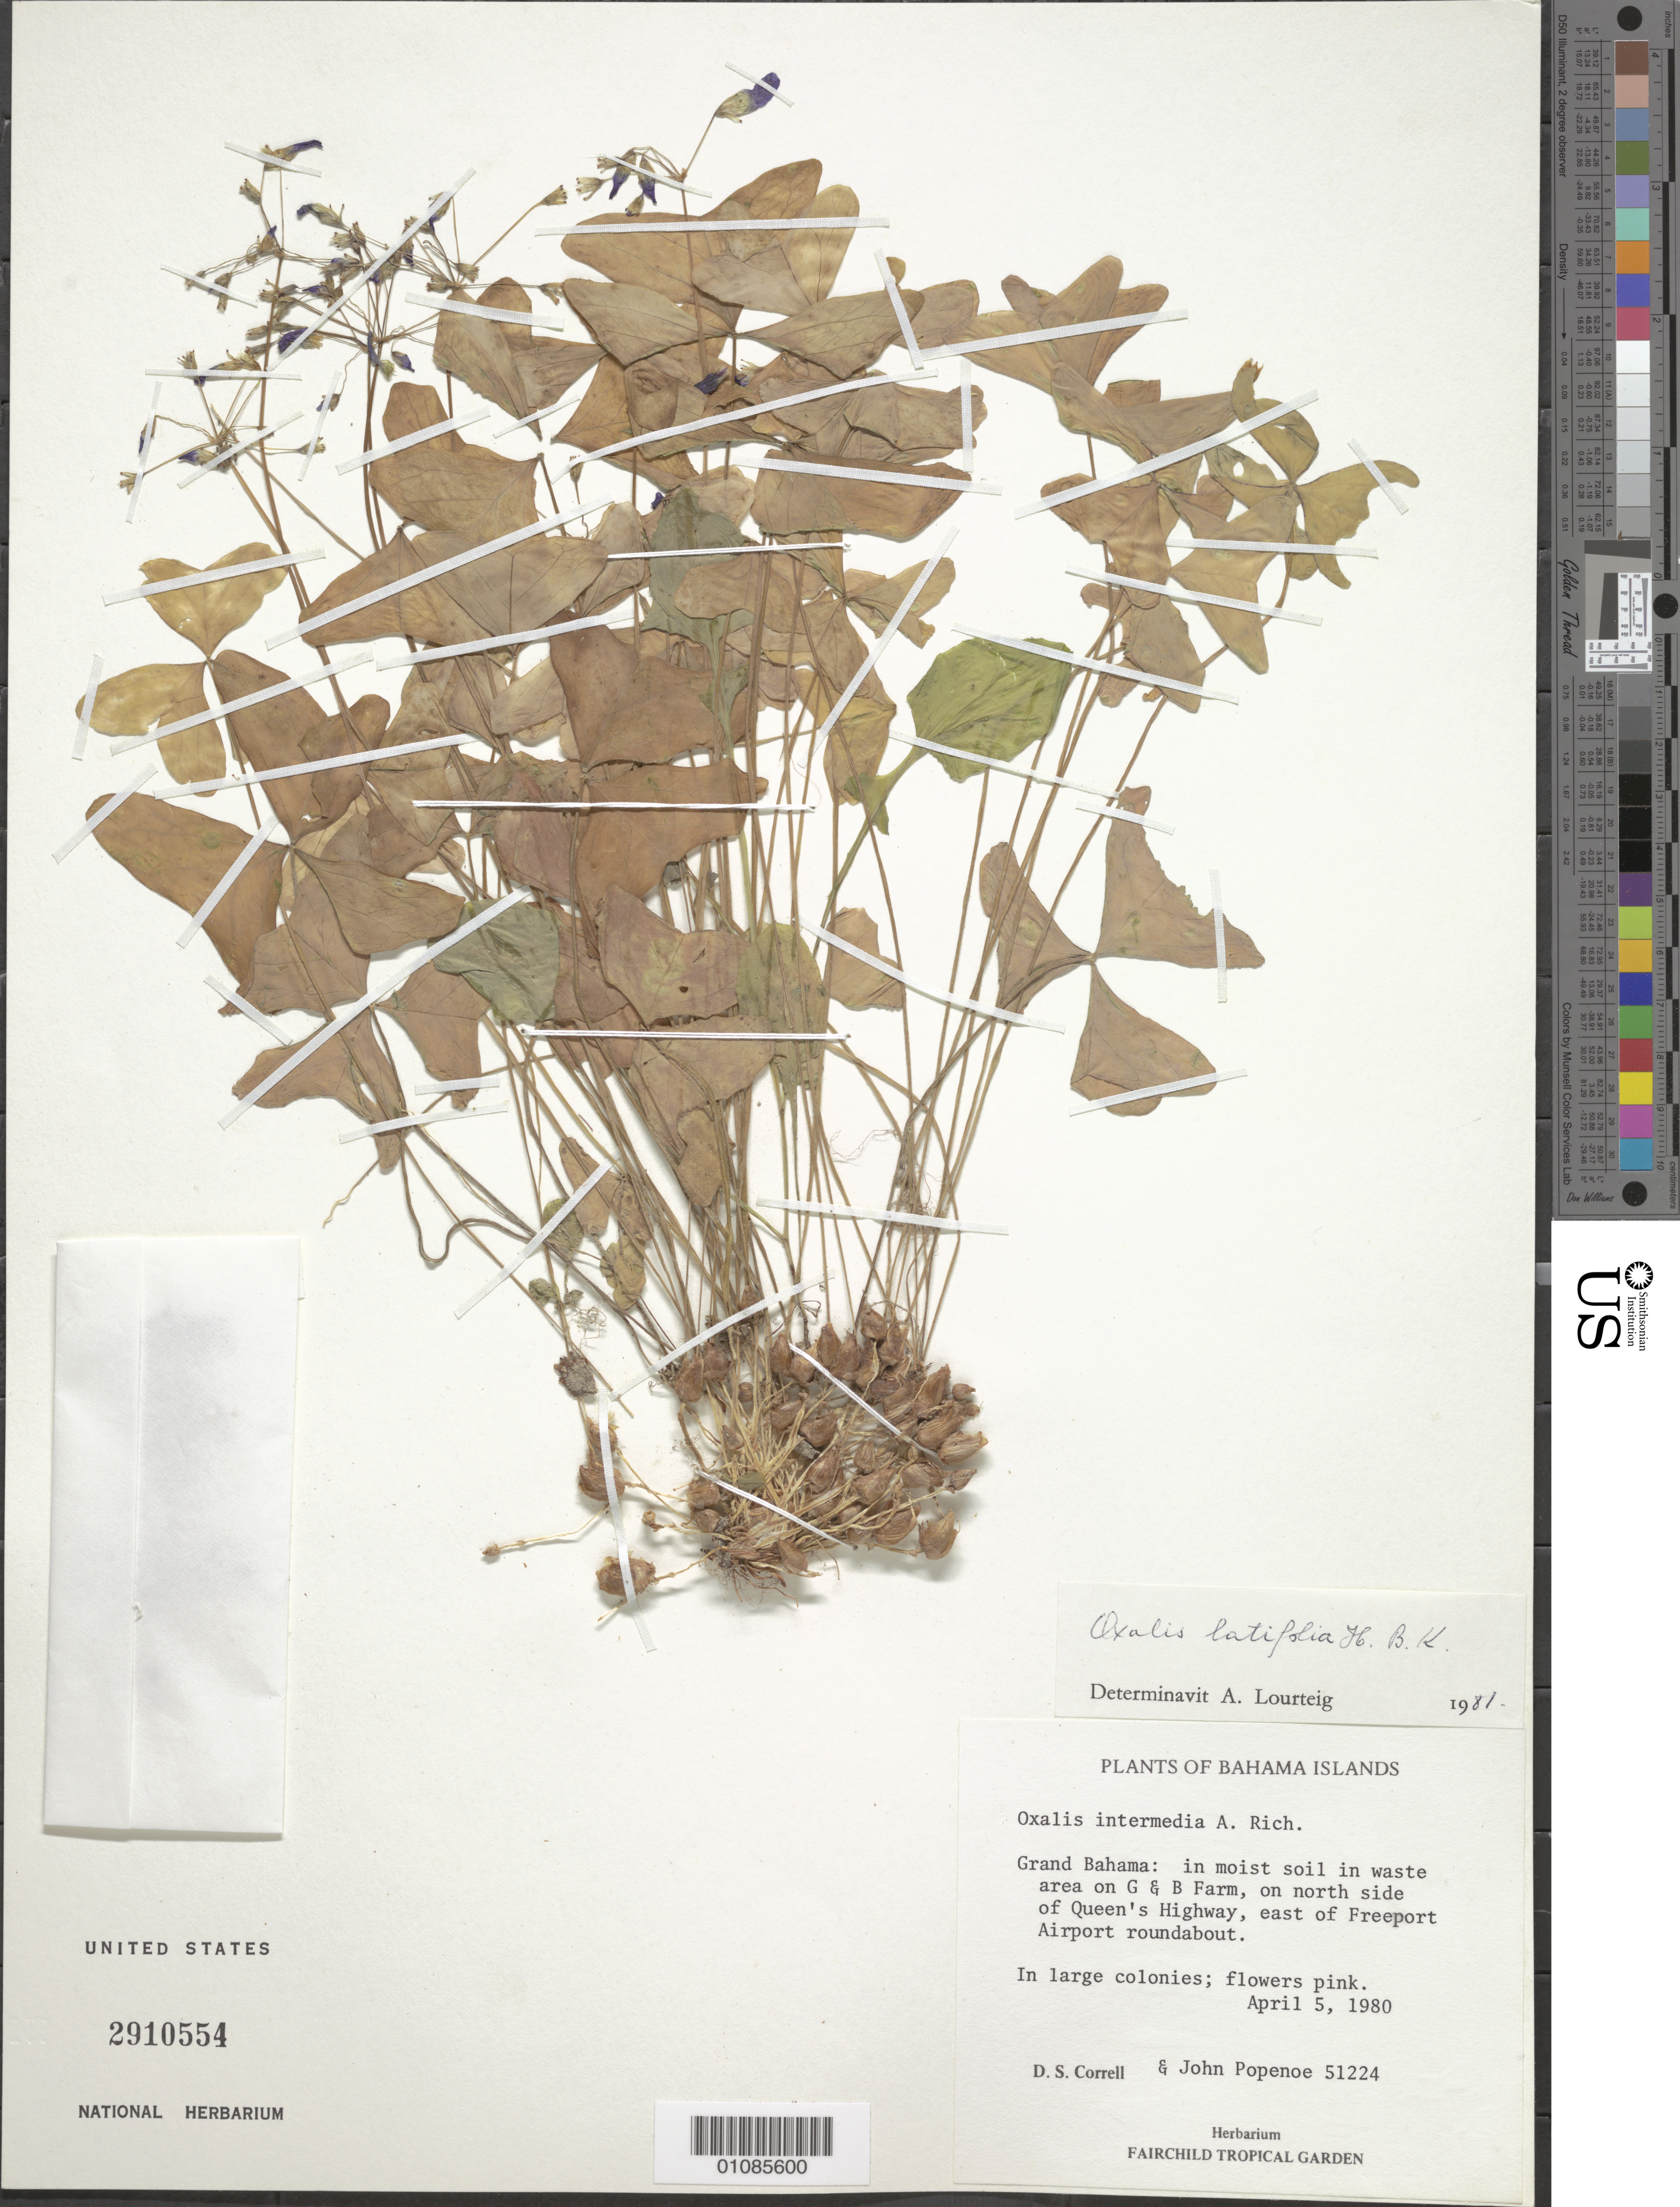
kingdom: Plantae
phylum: Tracheophyta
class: Magnoliopsida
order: Oxalidales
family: Oxalidaceae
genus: Oxalis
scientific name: Oxalis latifolia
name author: Kunth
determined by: Lourteig, A.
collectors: D. S. Correll & J. Popenoe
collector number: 51224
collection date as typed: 05 Apr 1980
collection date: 1980-04-05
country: Bahamas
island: Grand Bahama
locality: On G & B Farm, on N side of Queen's highway, E side of Freeport Airport roudabout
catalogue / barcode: US 2910554